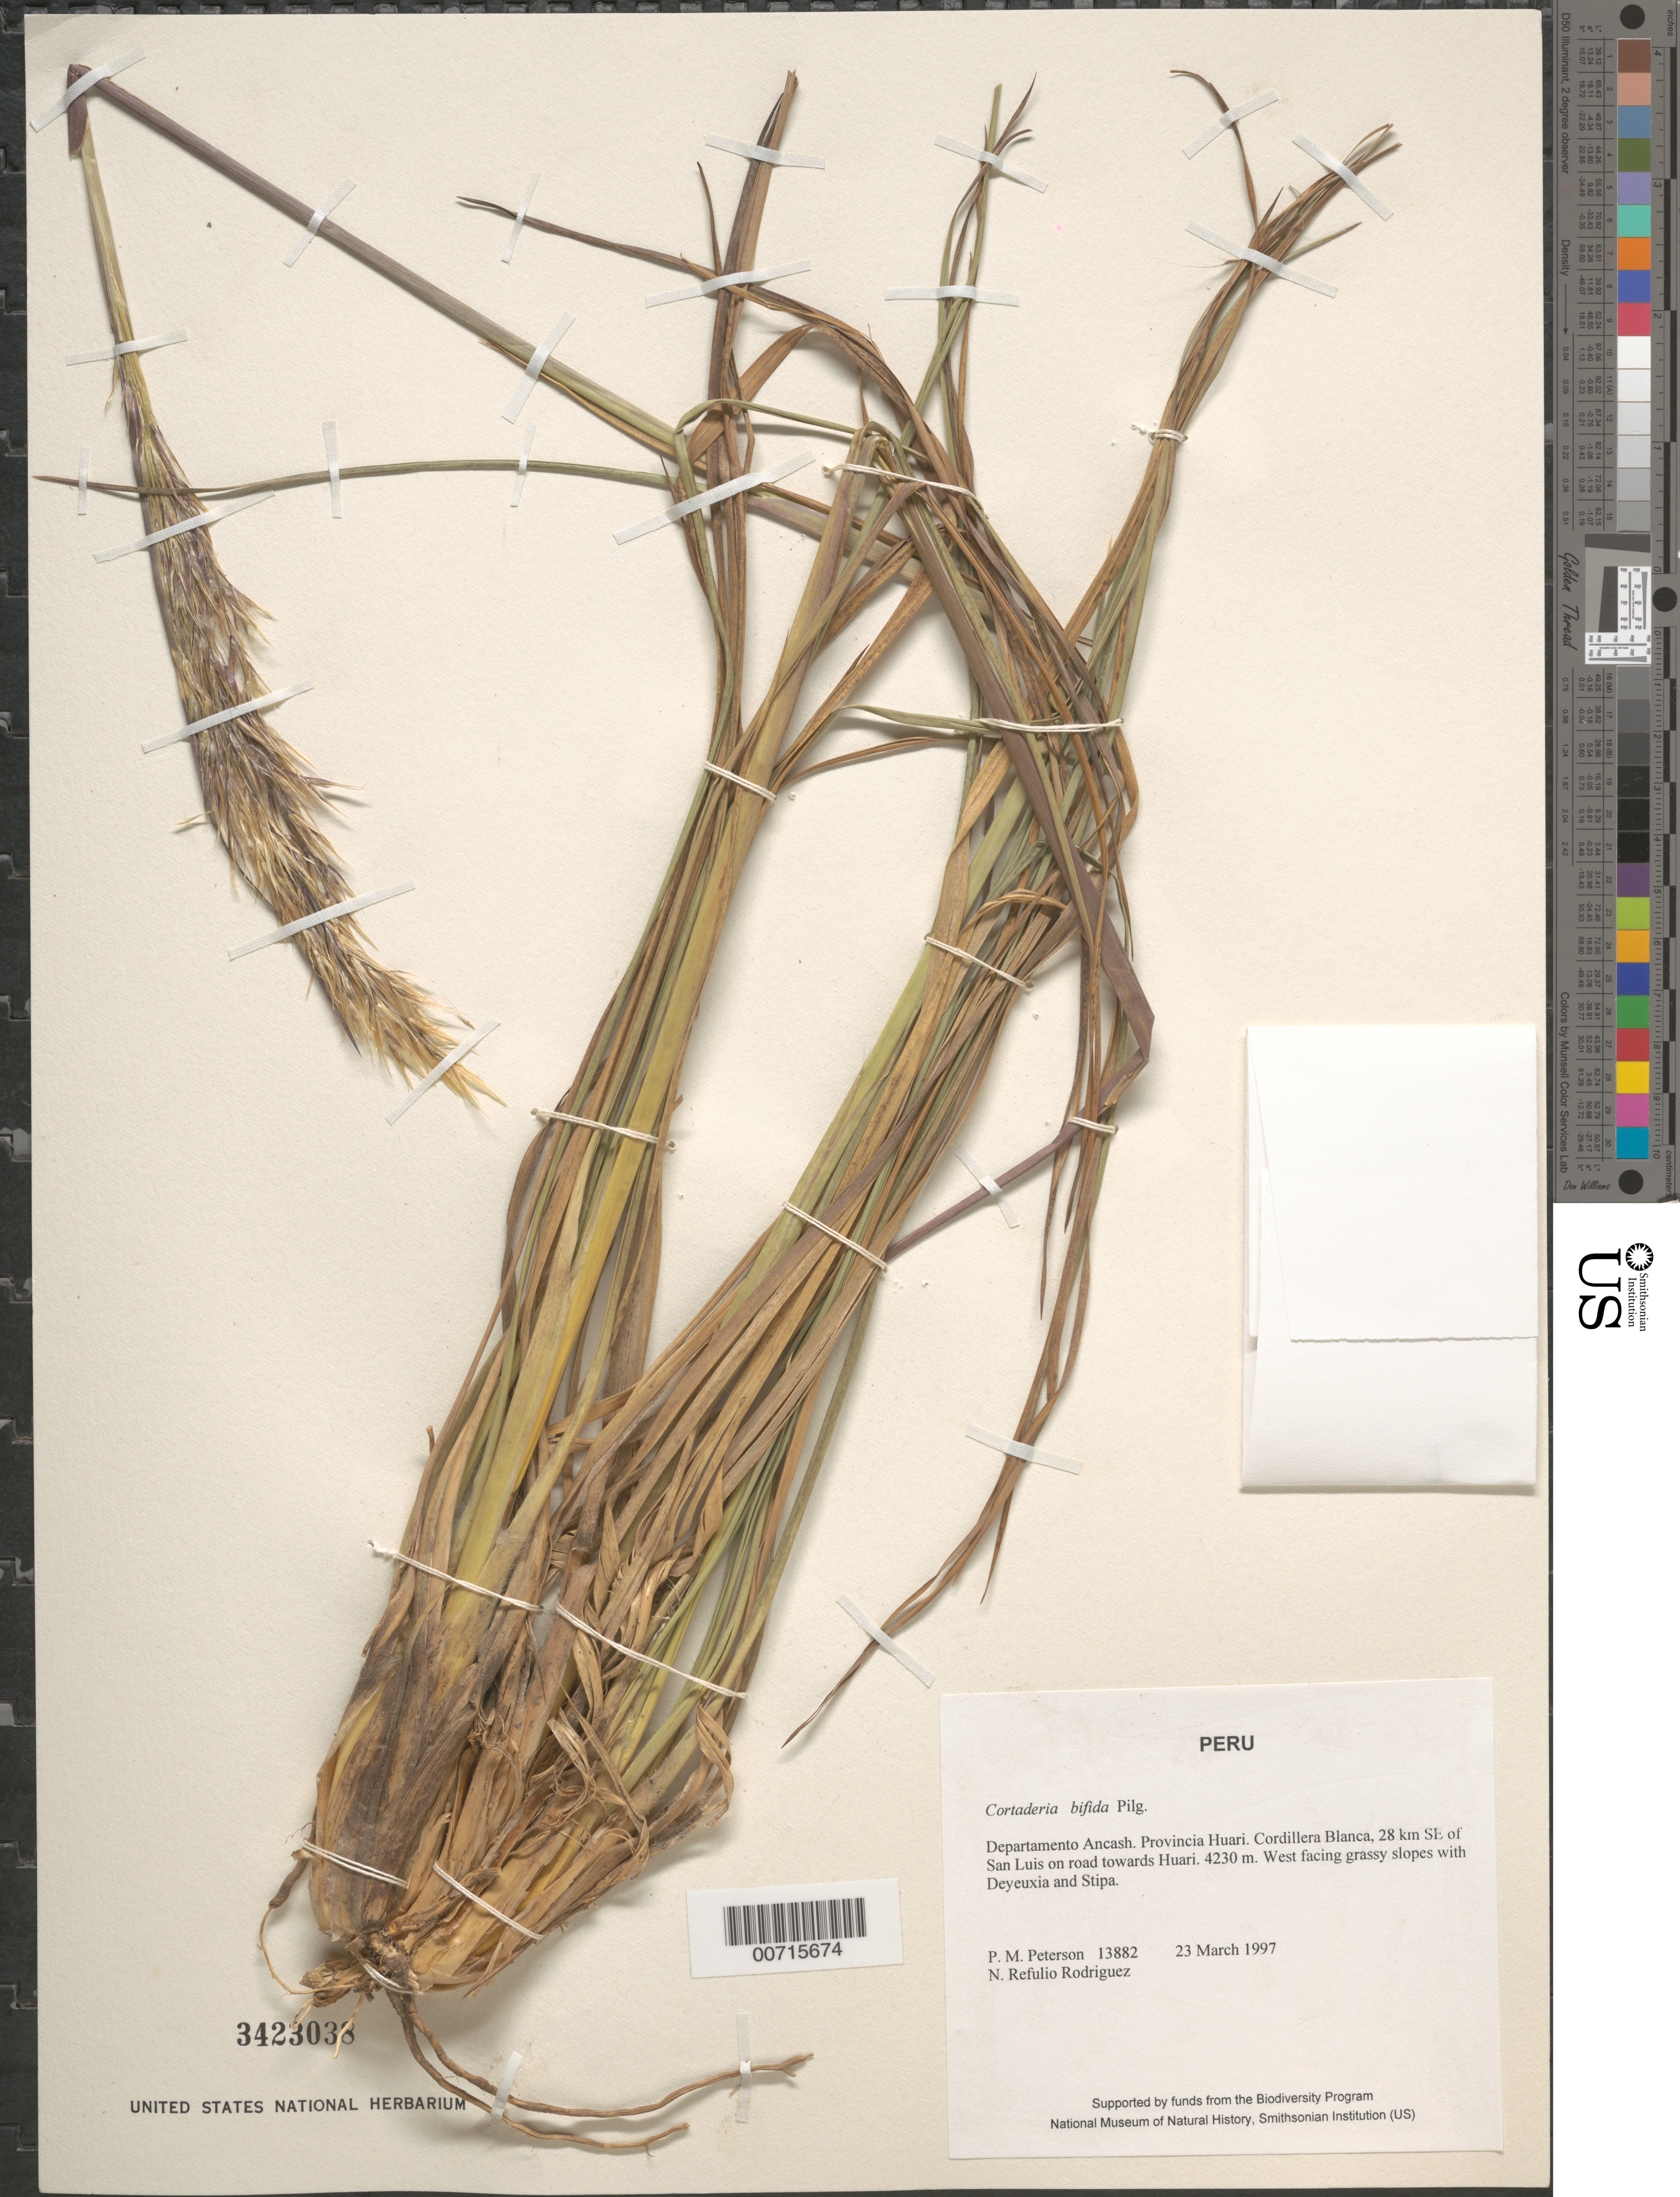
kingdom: Plantae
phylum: Tracheophyta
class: Liliopsida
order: Poales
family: Poaceae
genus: Cortaderia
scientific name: Cortaderia bifida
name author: Pilg.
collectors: P. M. Peterson & N. Refulio-Rodríguez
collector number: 13882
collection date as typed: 23 Mar 1997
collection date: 1997-03-23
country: Peru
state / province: Ancash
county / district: Huari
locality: Cordillera Blanca, 28 km SE of San Luis on road towards Huari.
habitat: West facing grassy slopes with Deyeuxia and Stipa.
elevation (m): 4230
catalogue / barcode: US 3423038